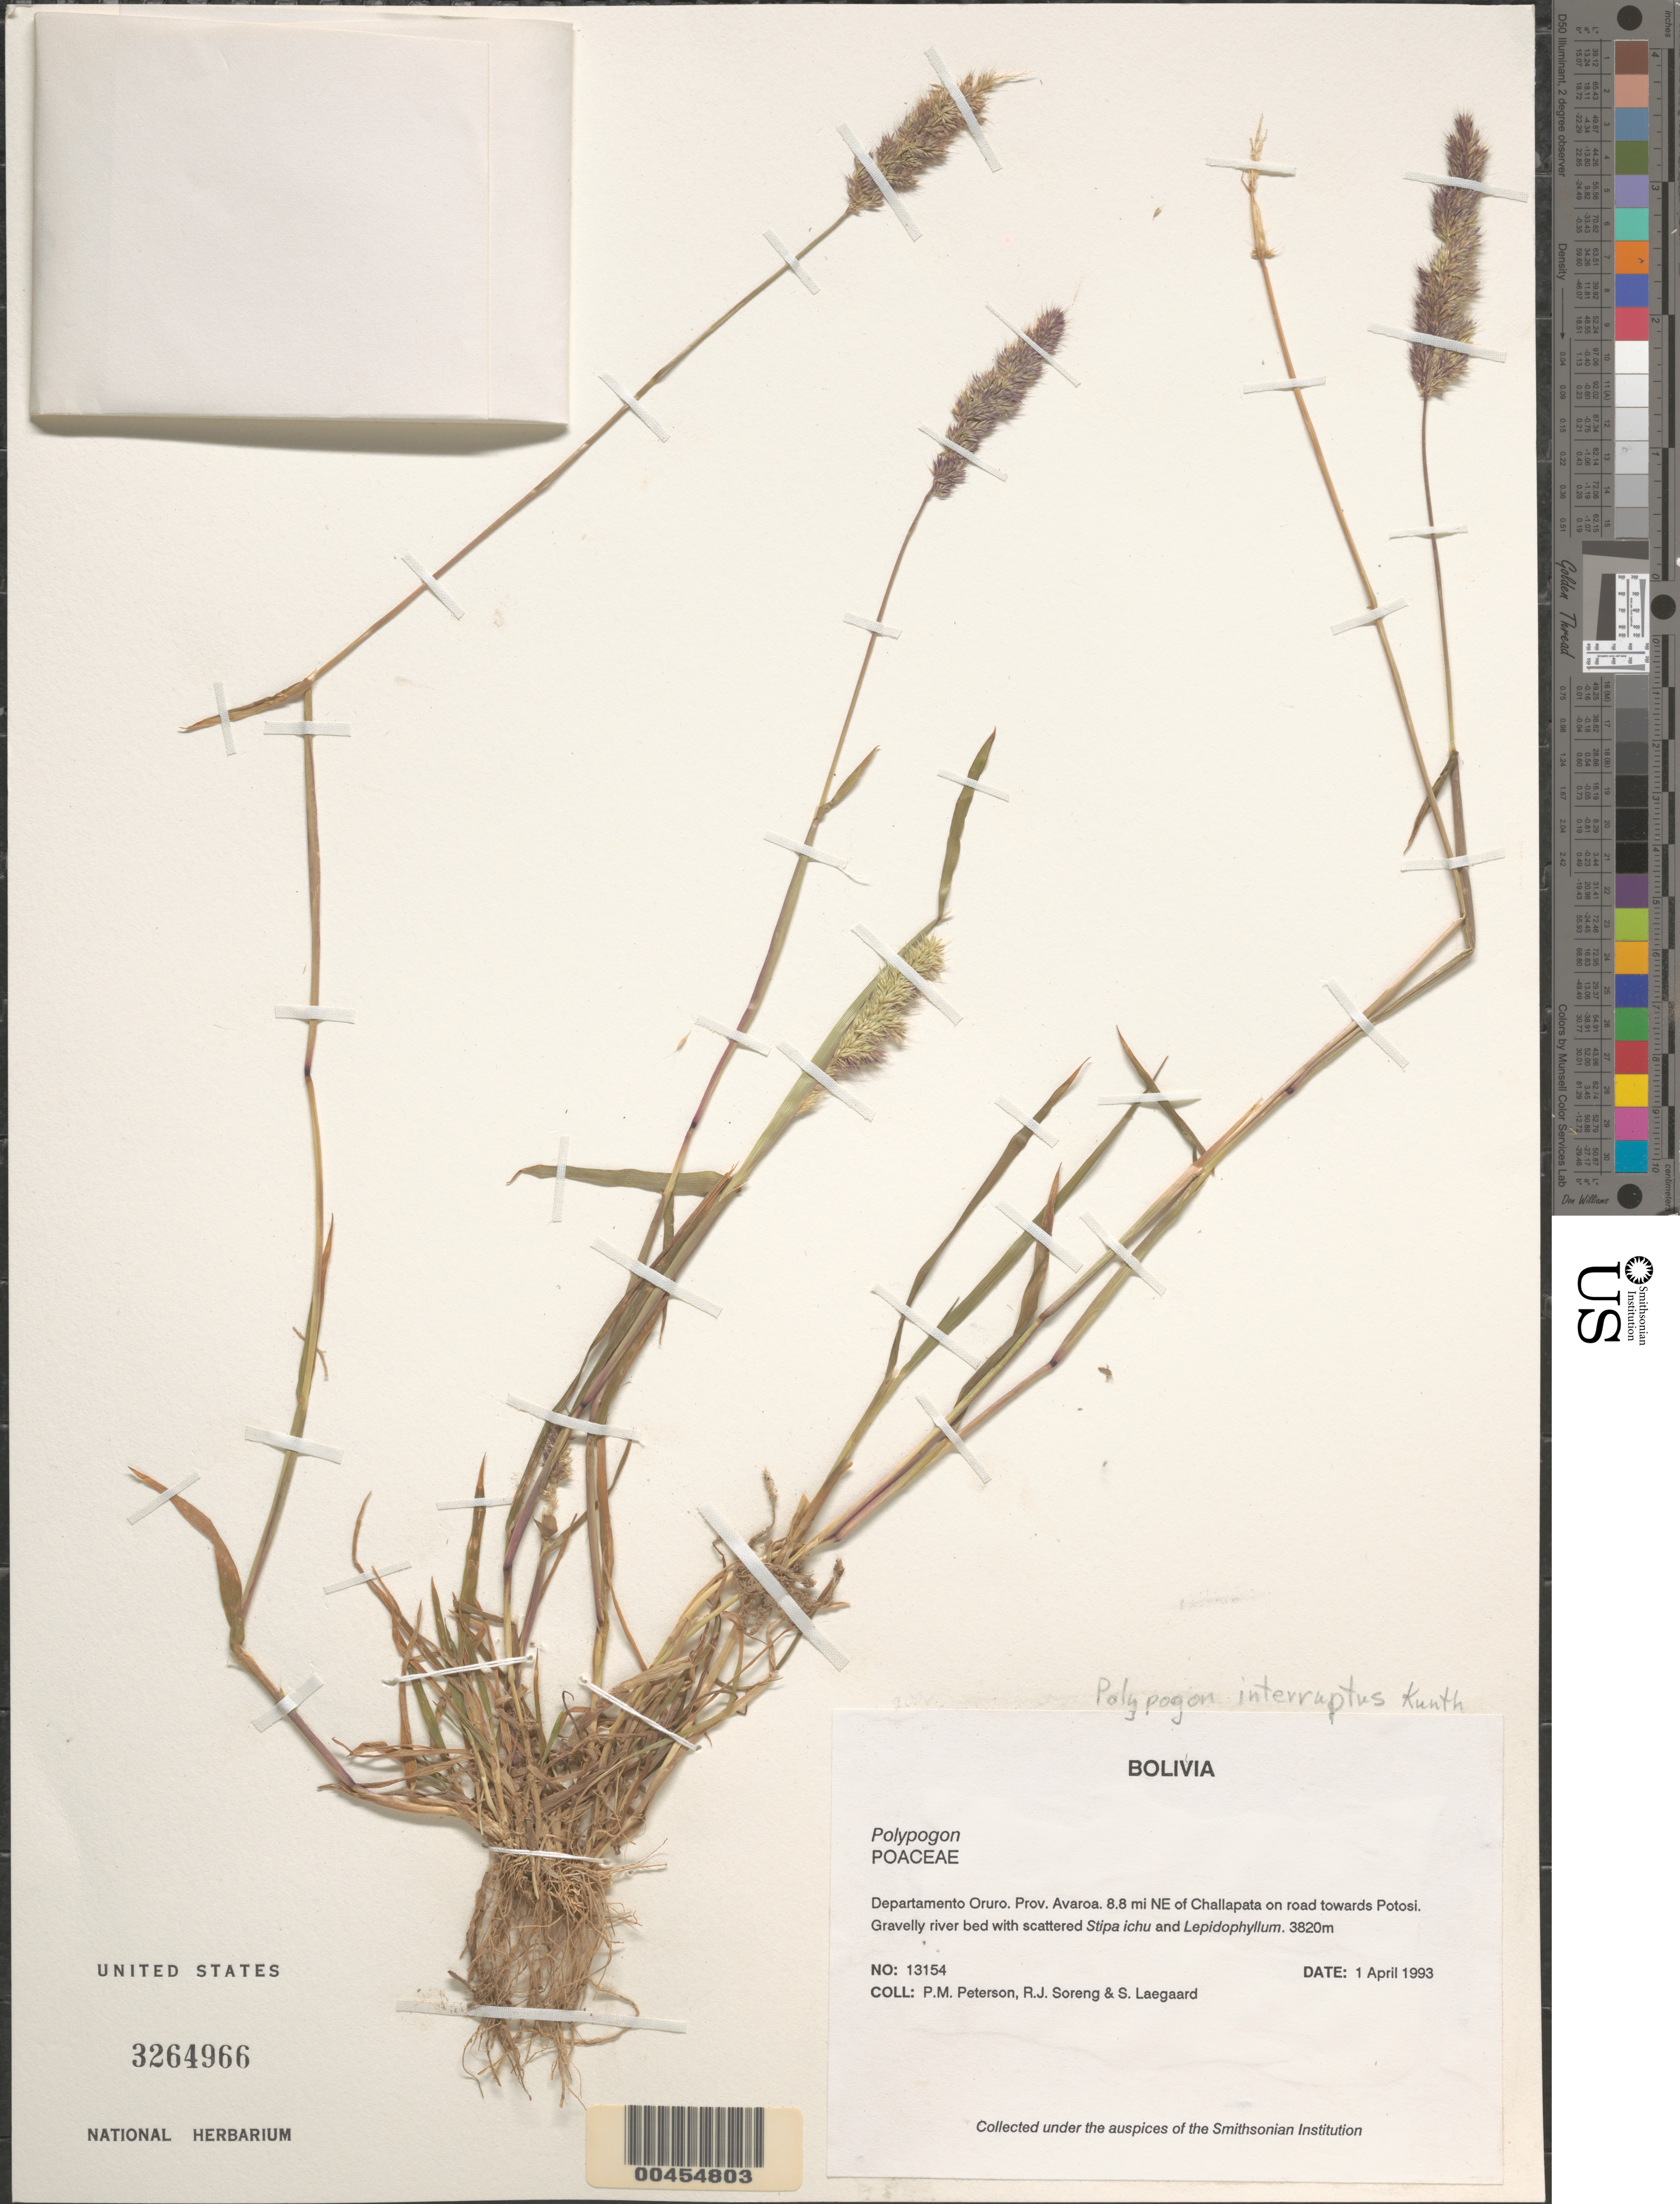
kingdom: Plantae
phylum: Tracheophyta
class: Liliopsida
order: Poales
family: Poaceae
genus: Polypogon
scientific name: Polypogon sp.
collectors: P. M. Peterson, R. J. Soreng & S. Lægaard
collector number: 13154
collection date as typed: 01 Apr 1993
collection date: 1993-04-01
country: Bolivia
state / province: Oruro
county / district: Avaroa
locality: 8.8 mi NE of Challapata on road towards Potosi.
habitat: Gravelly river bed with scattered Stipa ichu and Lepidophyllum.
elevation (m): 3820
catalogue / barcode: US 3264966